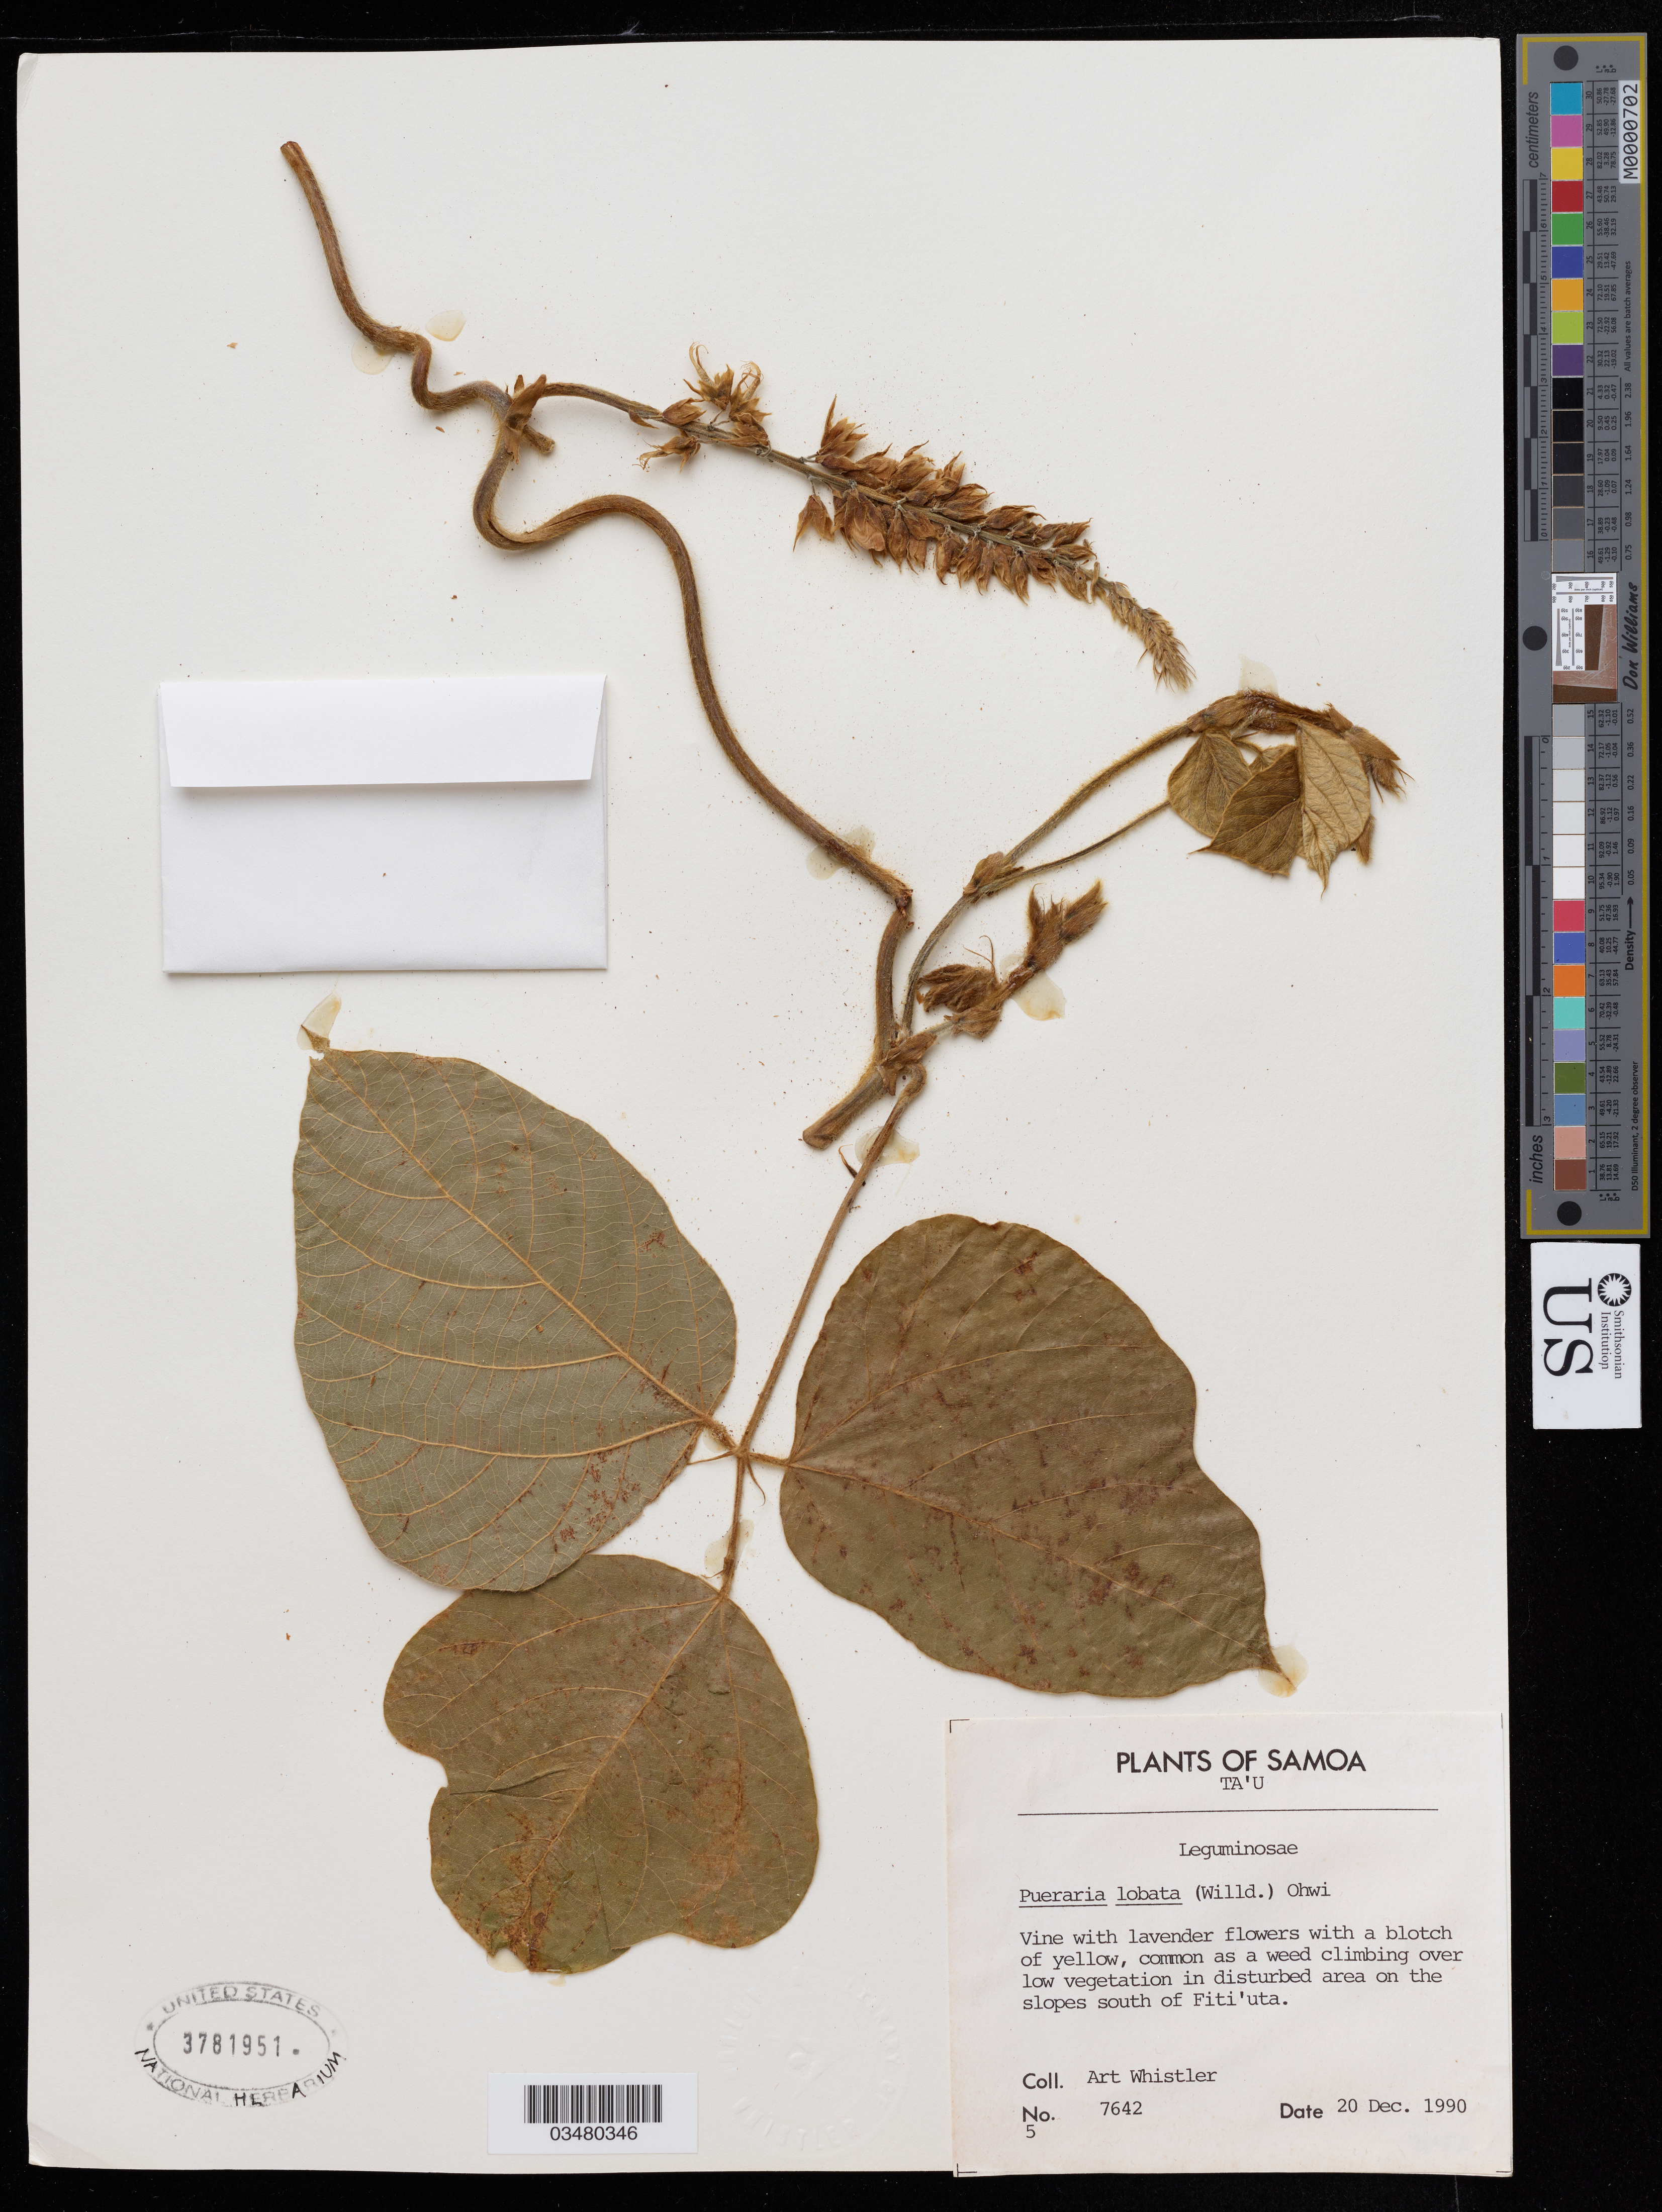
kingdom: Plantae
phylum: Tracheophyta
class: Magnoliopsida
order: Fabales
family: Fabaceae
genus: Pueraria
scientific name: Pueraria lobata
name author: (Willd.) Ohwi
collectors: A. Whistler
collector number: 7642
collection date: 1990-12-20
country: American Samoa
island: Tau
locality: Samoa. Ta'u. Slopes south of Fiti'uta.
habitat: Disturbed area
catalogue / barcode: US 3781951